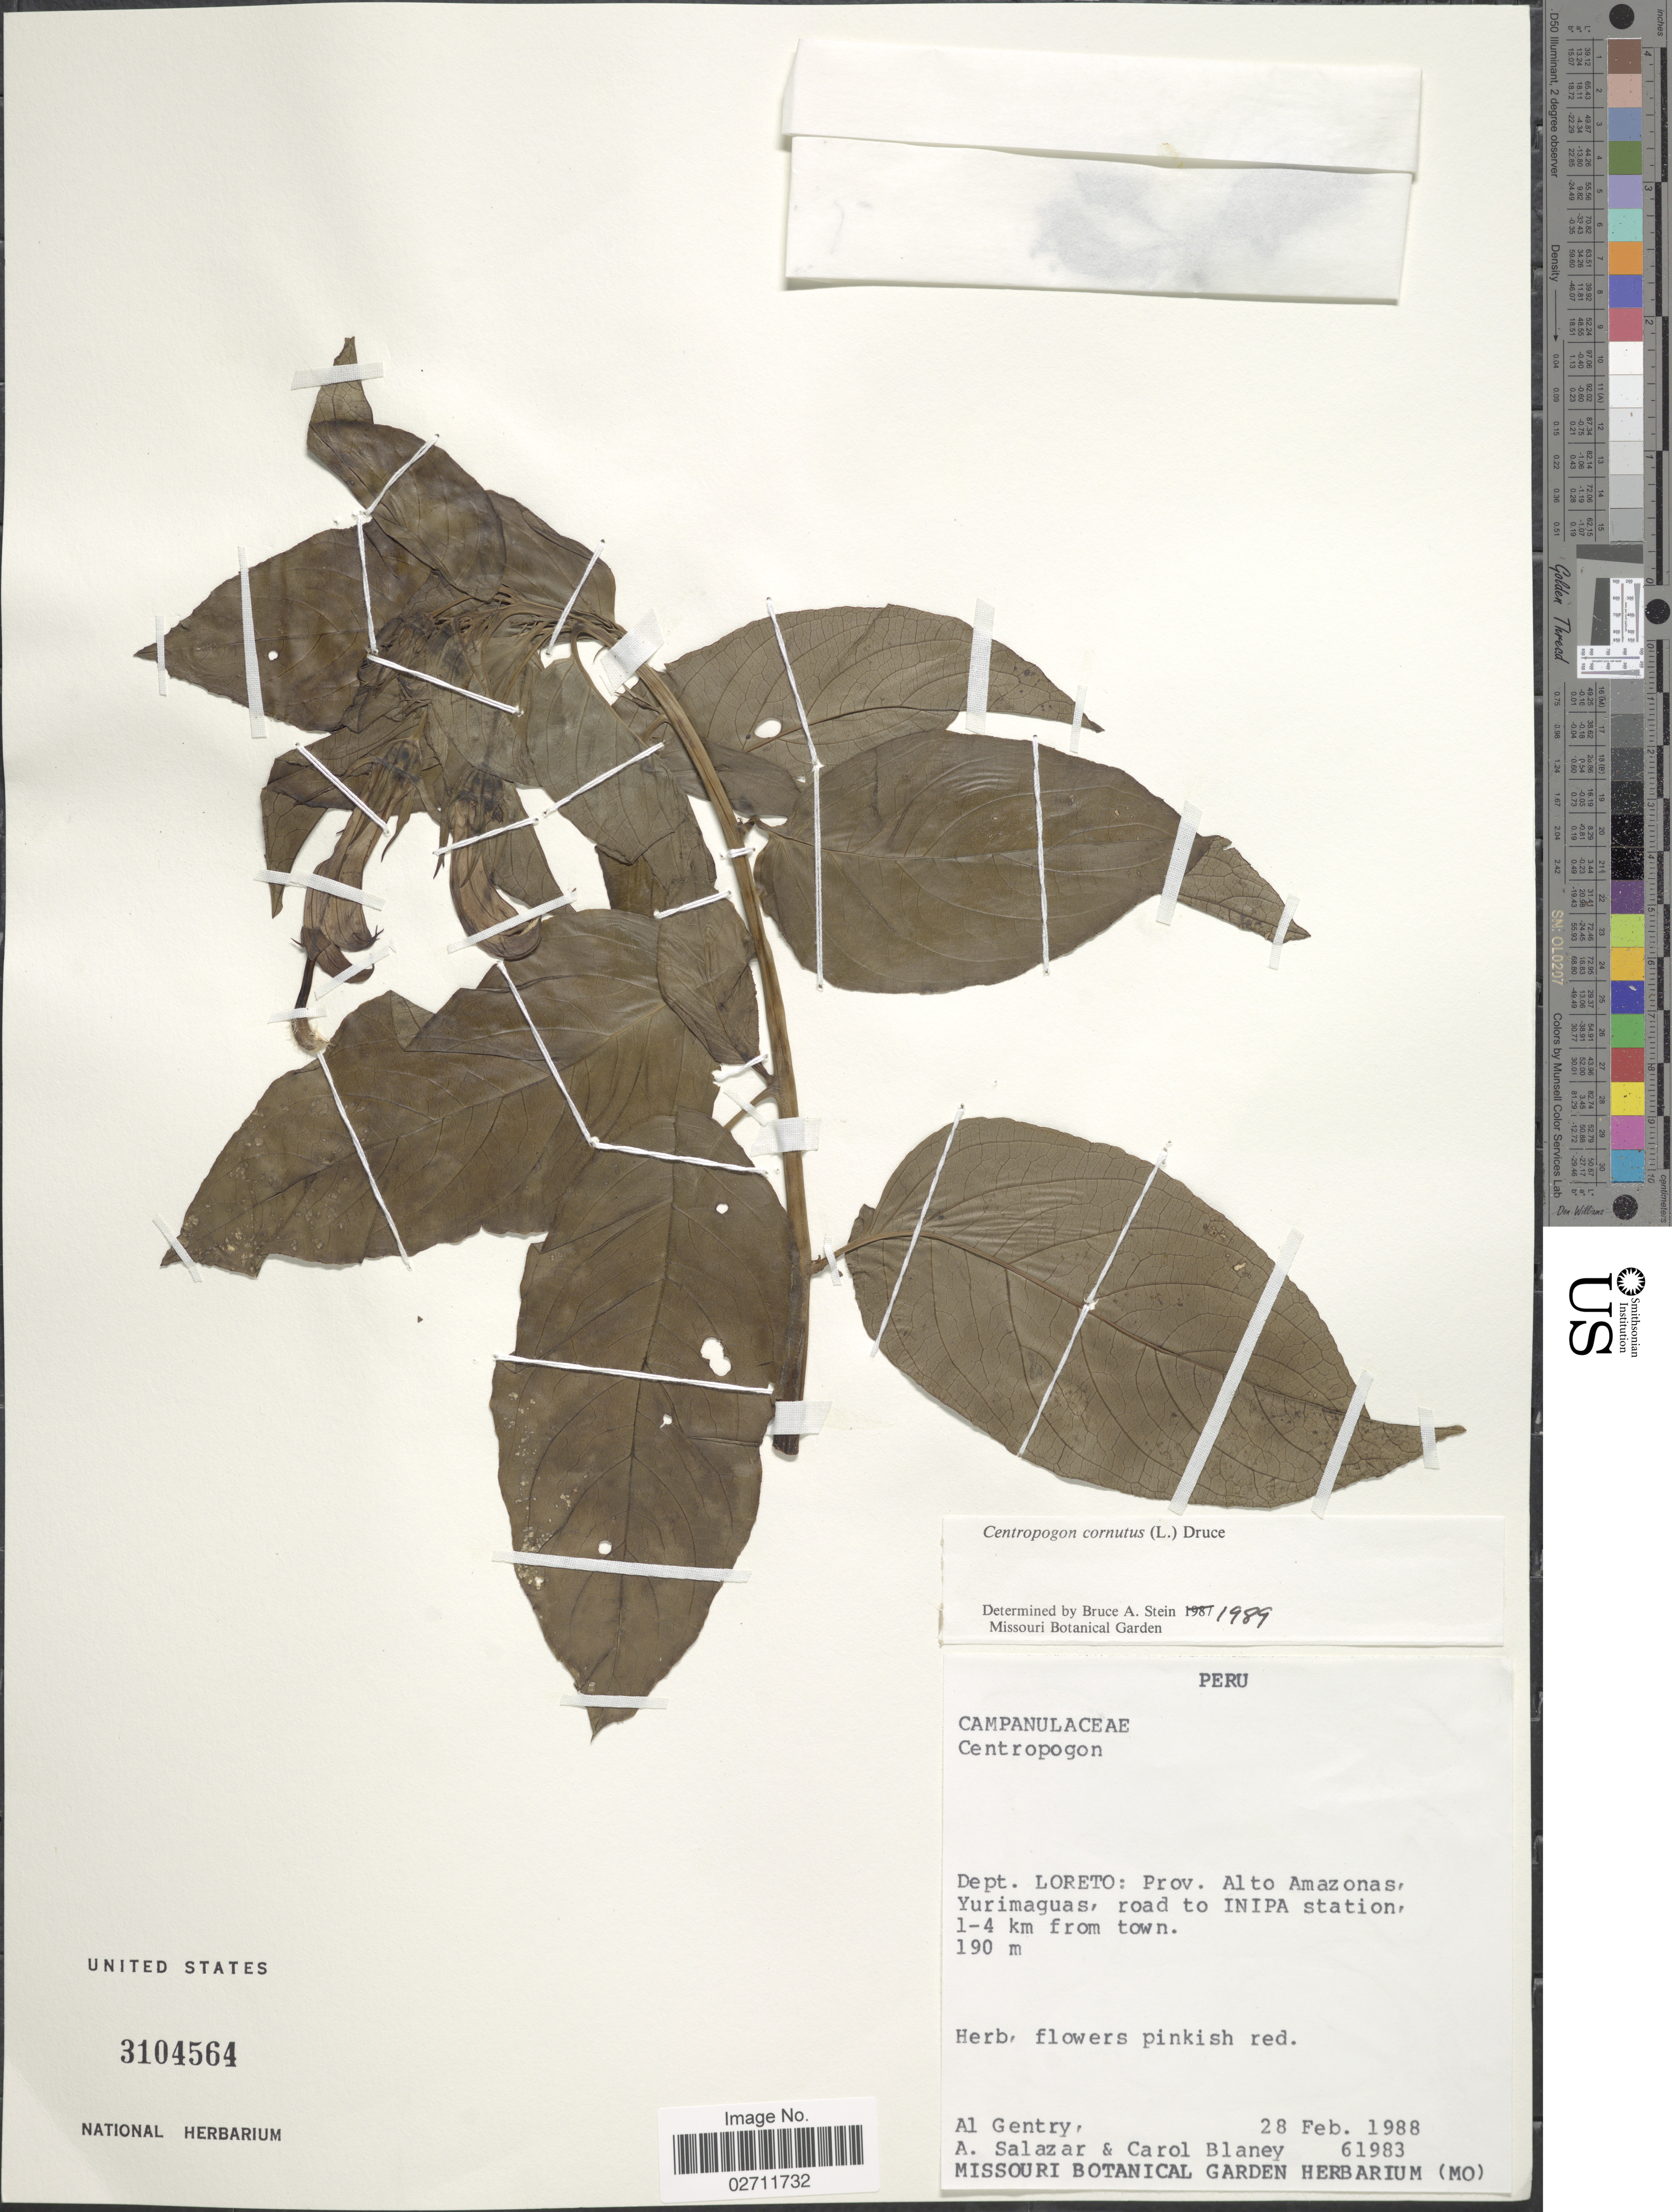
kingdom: Plantae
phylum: Tracheophyta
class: Magnoliopsida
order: Asterales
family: Campanulaceae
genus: Centropogon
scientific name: Centropogon cornutus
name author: (L.) Druce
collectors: A. H. Gentry, A. Salazar & C. Blaney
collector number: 61983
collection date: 1988-02-28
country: Peru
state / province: Loreto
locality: Prov. Alto Amazonas, Yurimaguas, road to INIPA station. 1-4 km from town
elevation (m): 190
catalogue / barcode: US 3104564